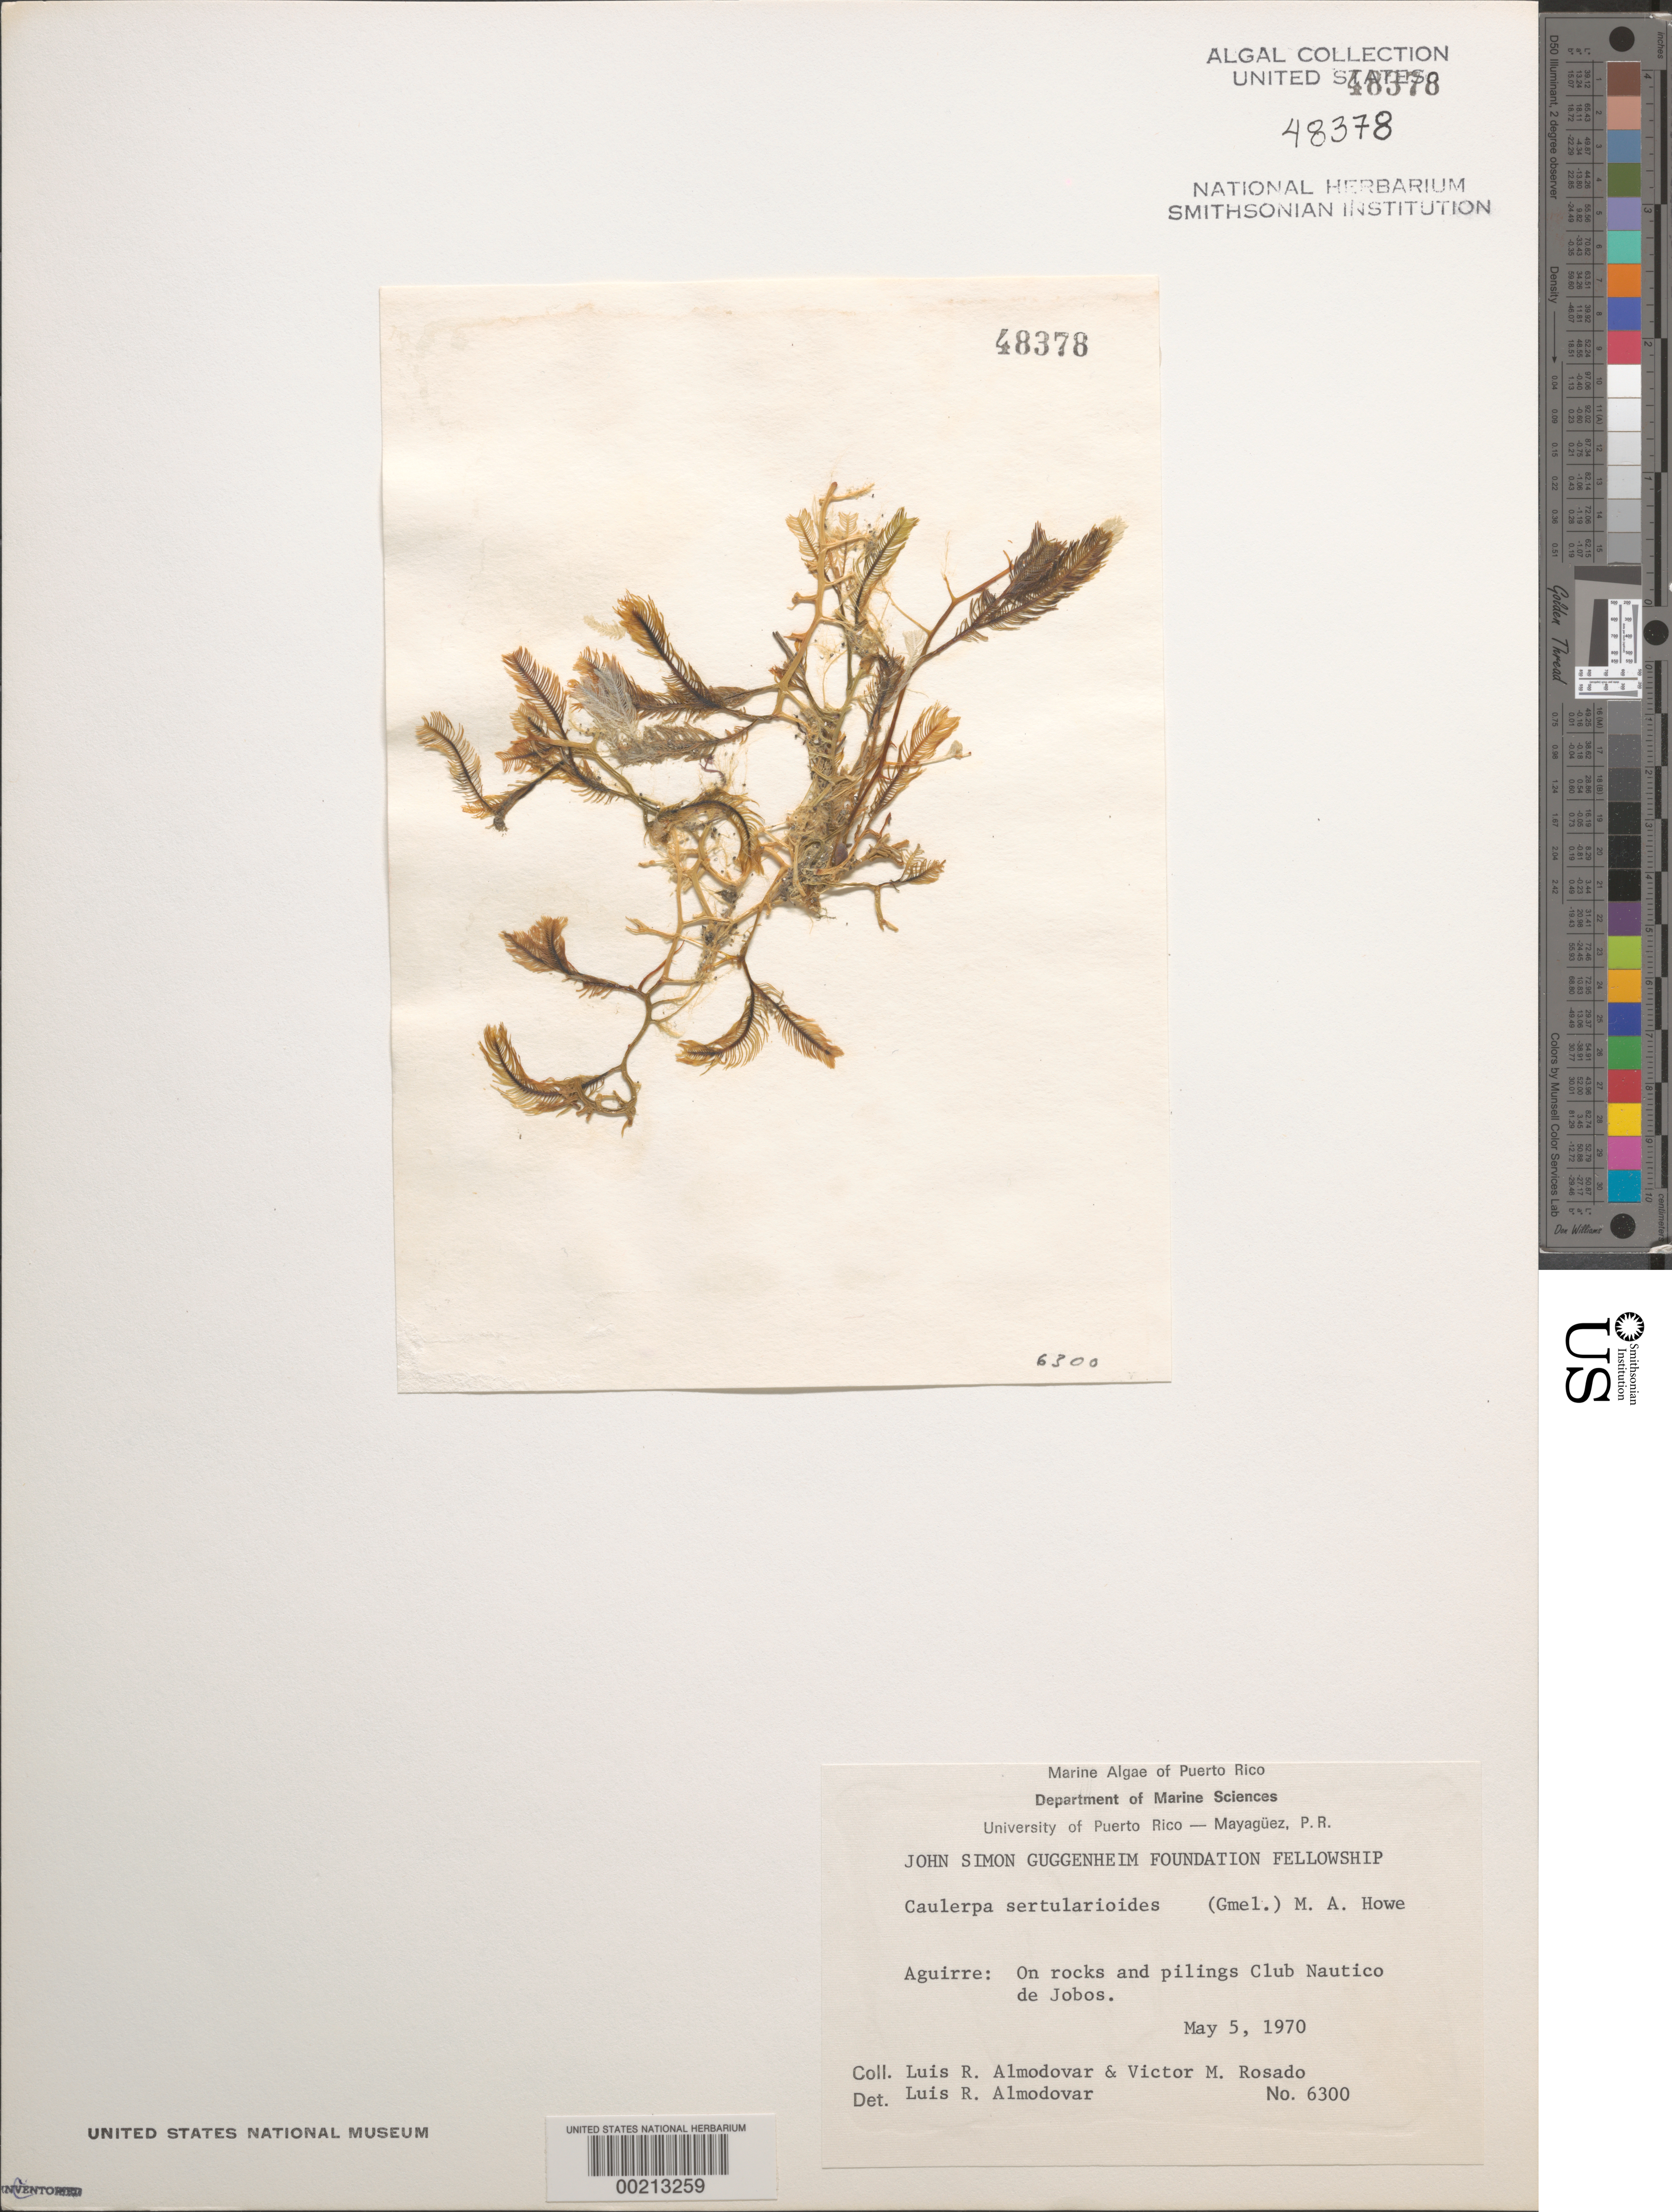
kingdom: Plantae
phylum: Chlorophyta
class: Ulvophyceae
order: Bryopsidales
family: Caulerpaceae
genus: Caulerpa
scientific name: Caulerpa sertularioides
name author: (S.G. Gmel.) M. Howe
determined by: Almodovar, L. R.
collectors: L. Almodovar & V. Rosado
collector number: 6300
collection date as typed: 05 May 1970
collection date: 1970-05-05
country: Puerto Rico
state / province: Guayama / Salinas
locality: Aguirre, Club Nautico de Jobos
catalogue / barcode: US 48378